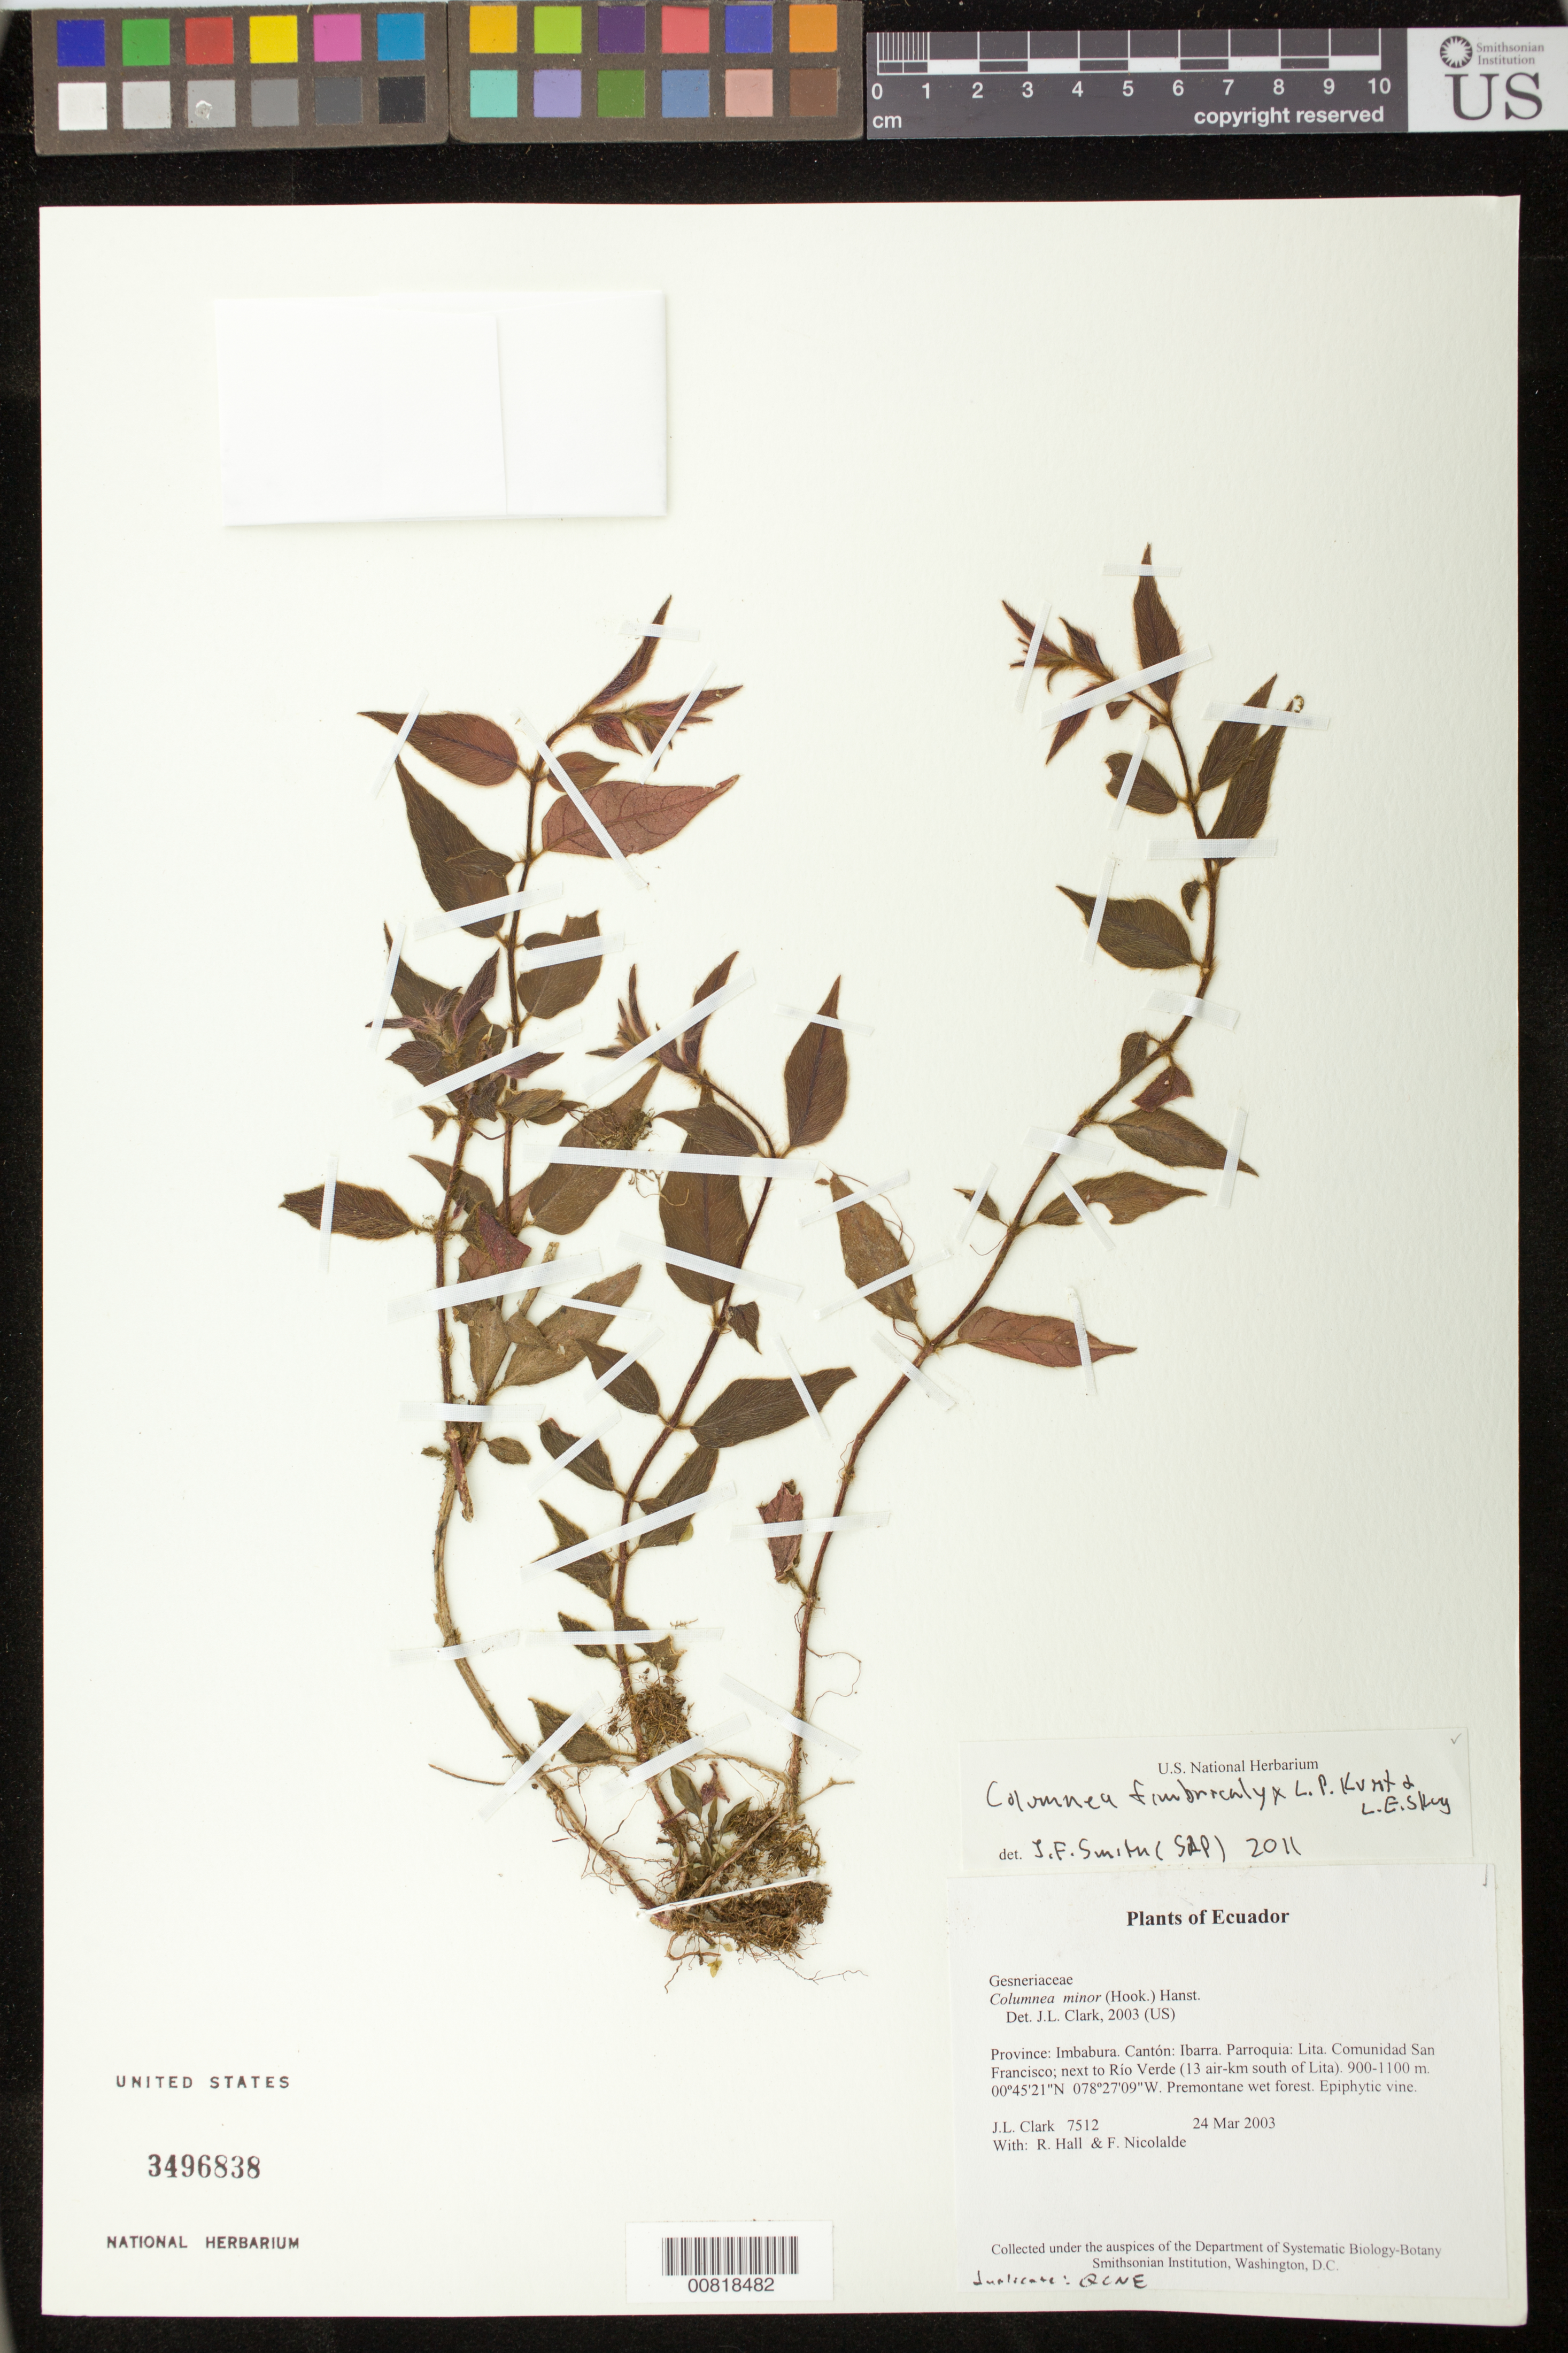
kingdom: Plantae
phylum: Tracheophyta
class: Magnoliopsida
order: Lamiales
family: Gesneriaceae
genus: Columnea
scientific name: Columnea fimbricalyx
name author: L.P. Kvist & L.E. Skog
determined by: Smith, J. F.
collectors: J. L. Clark, R. Hall & F. Nicolalde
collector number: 7512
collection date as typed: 24 Mar 2003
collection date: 2003-03-24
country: Ecuador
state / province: Imbabura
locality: Ibarra. Parroquia: Lita. Comunidad San Francisco; next to Río Verde (13 air-km south of Lita).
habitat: Premontane wet forest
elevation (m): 900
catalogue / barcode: US 3496838